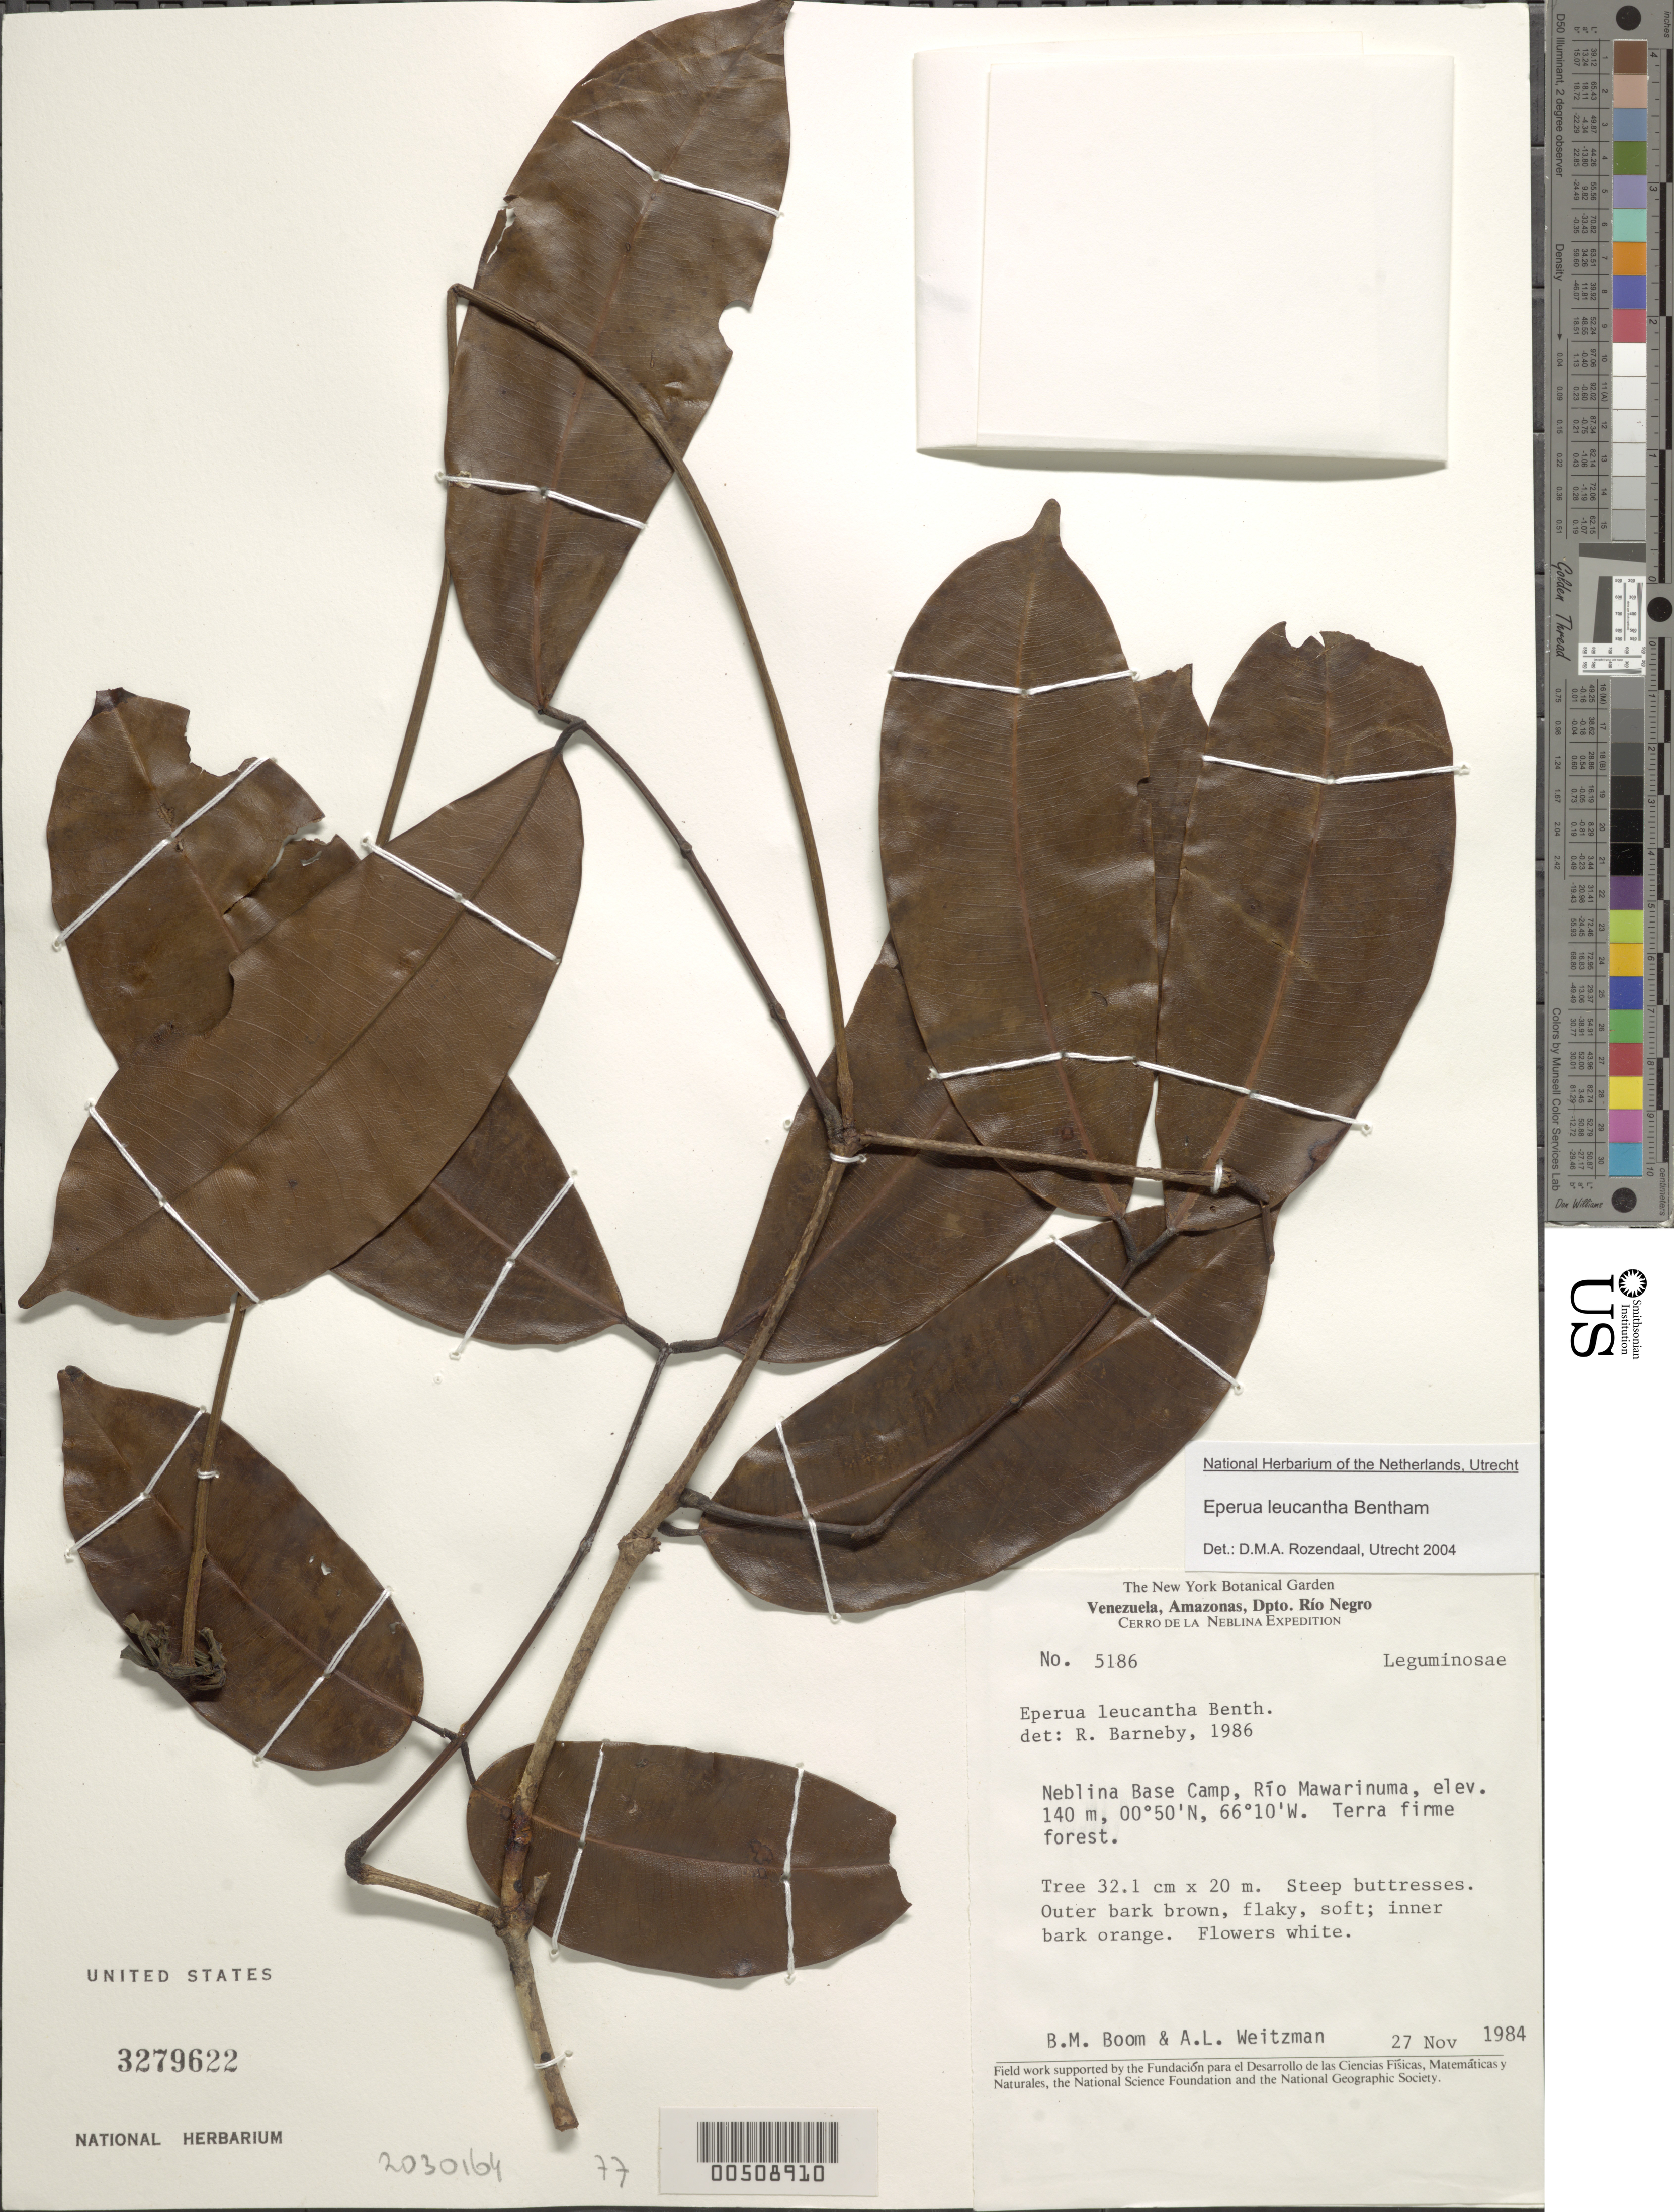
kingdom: Plantae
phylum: Tracheophyta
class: Magnoliopsida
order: Fabales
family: Fabaceae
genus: Eperua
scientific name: Eperua leucantha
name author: Benth.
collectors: B. M. Boom & A. L. Weitzman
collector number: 5186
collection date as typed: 27 Nov 1984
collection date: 1984-11-27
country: Venezuela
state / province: Amazonas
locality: Neblina base camp, rio mawarinuma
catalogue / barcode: US 3279622